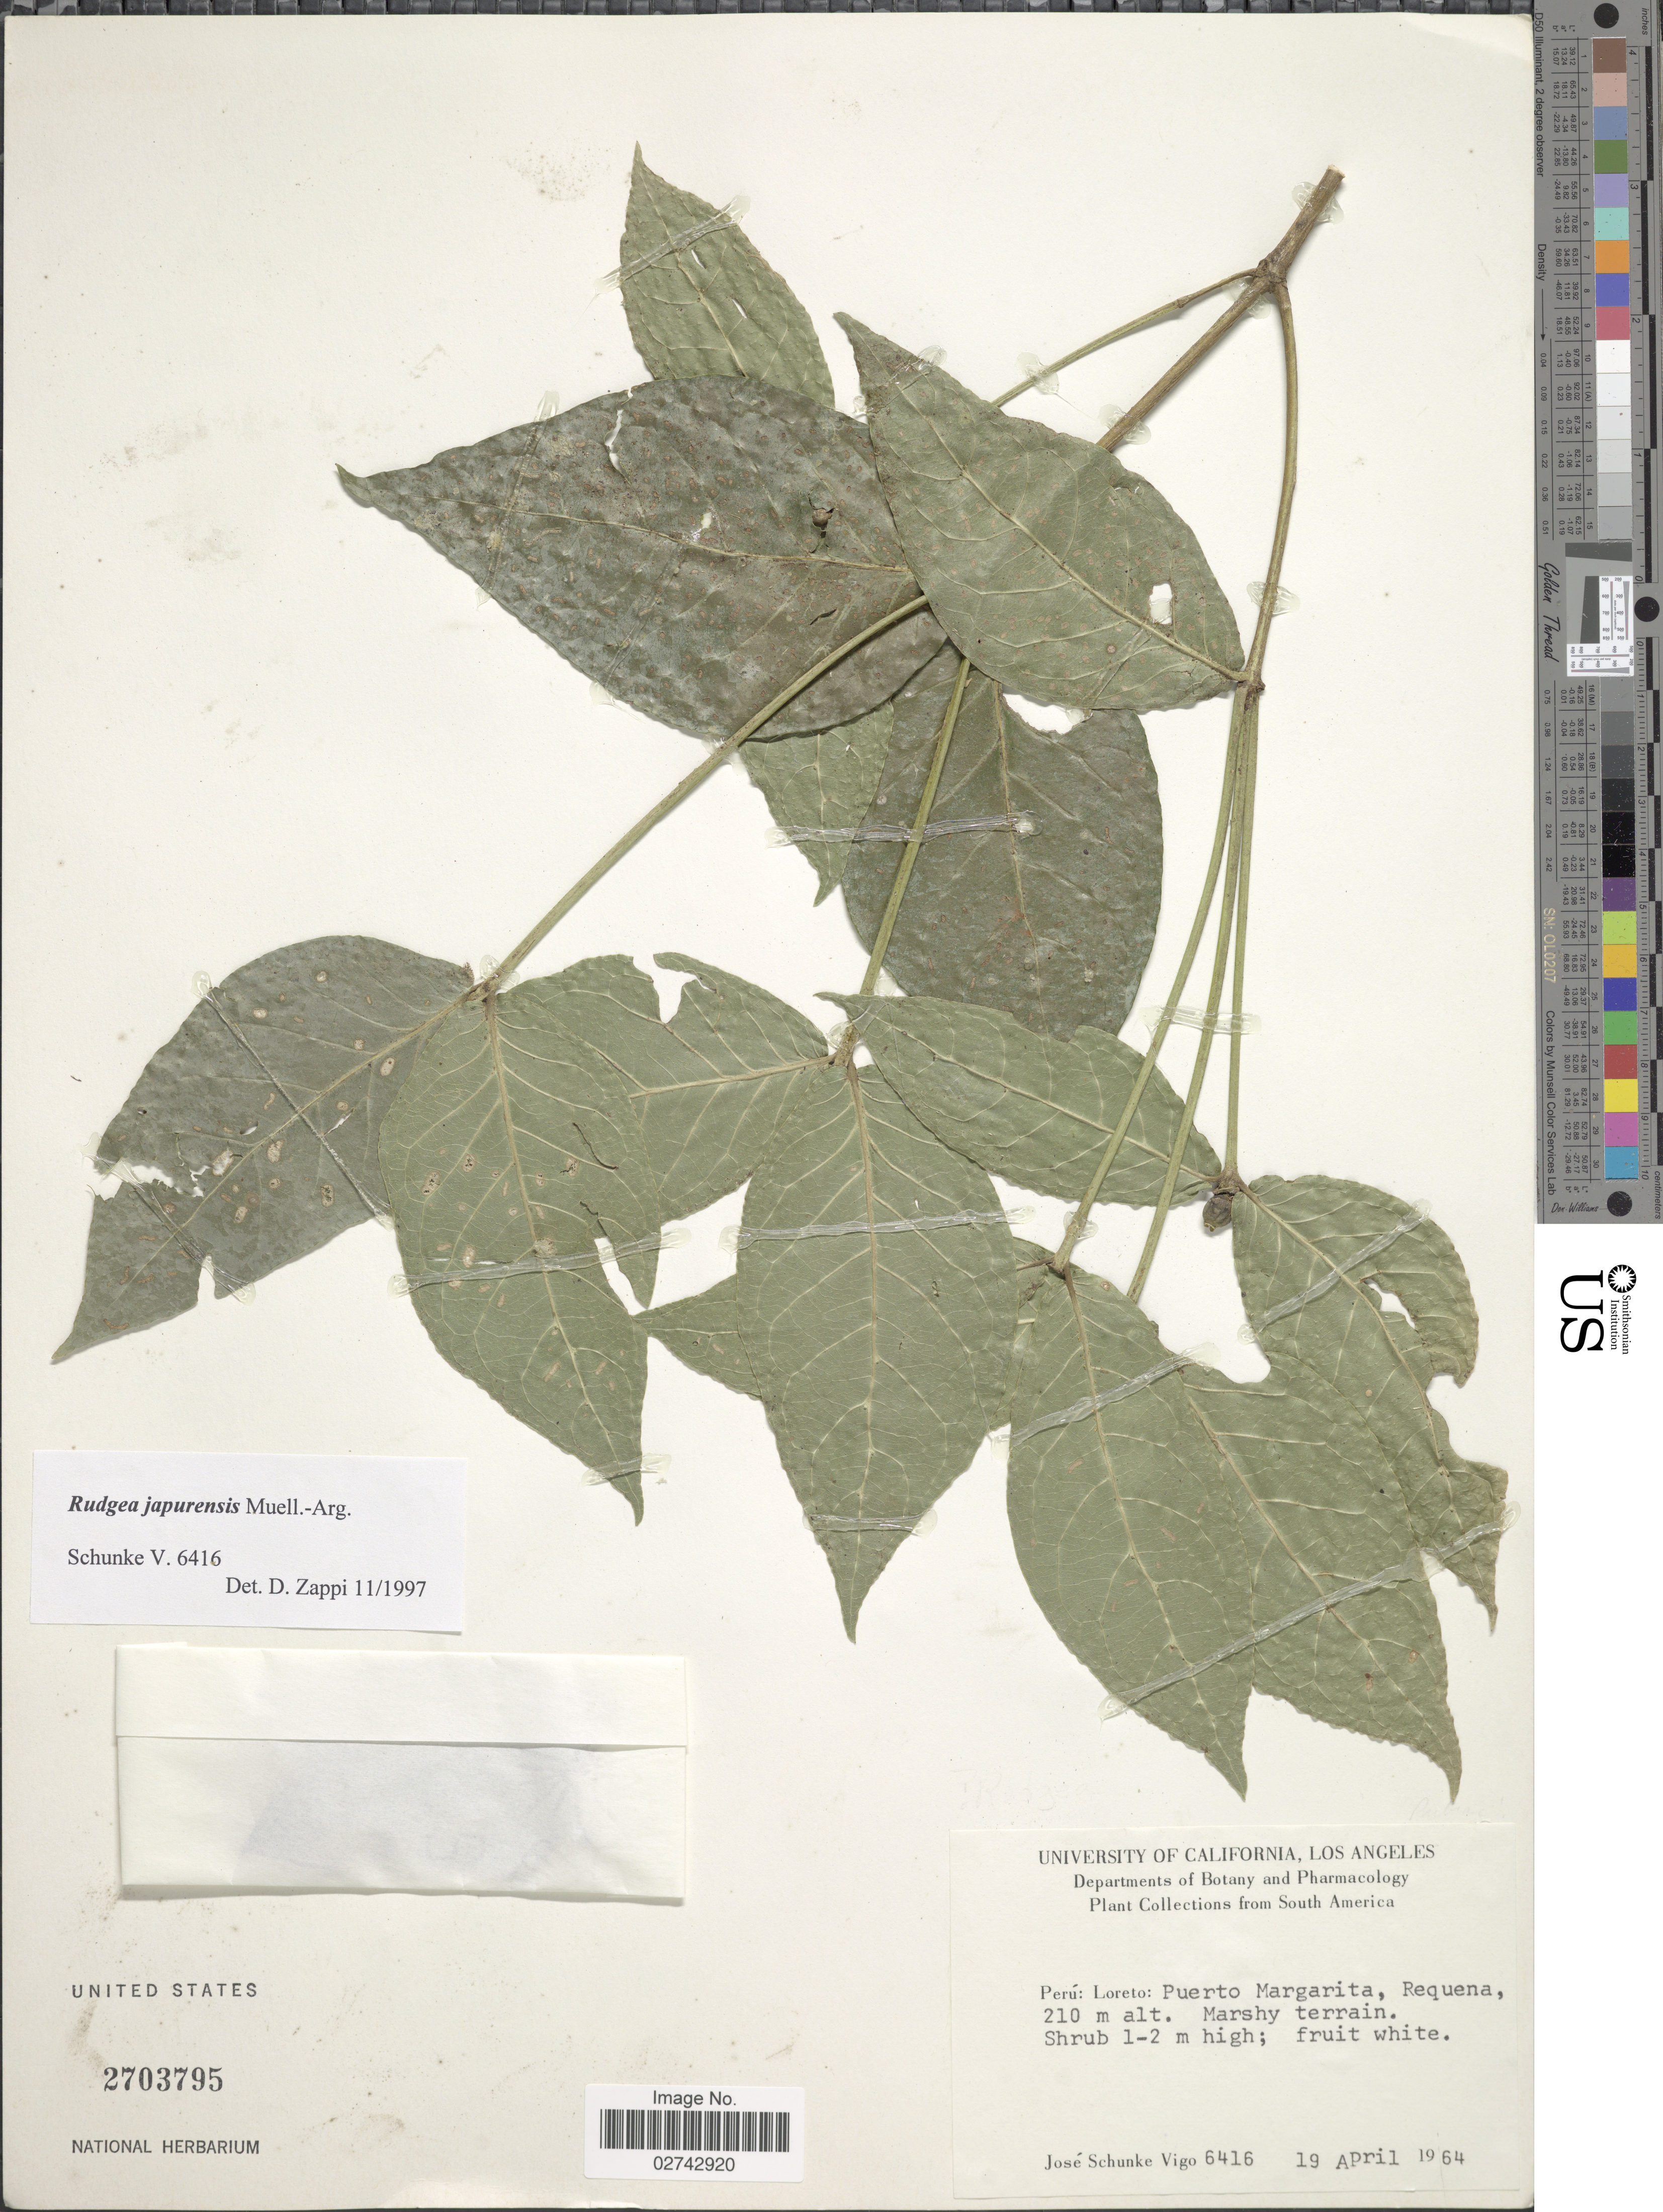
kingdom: Plantae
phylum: Tracheophyta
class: Magnoliopsida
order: Gentianales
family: Rubiaceae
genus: Rudgea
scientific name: Rudgea japurensis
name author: Müll. Arg.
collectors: J. Schunke Vigo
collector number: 6416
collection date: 1964-04-19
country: Peru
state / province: Loreto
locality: Puerto Margarita, Requena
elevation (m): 210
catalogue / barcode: US 2703795